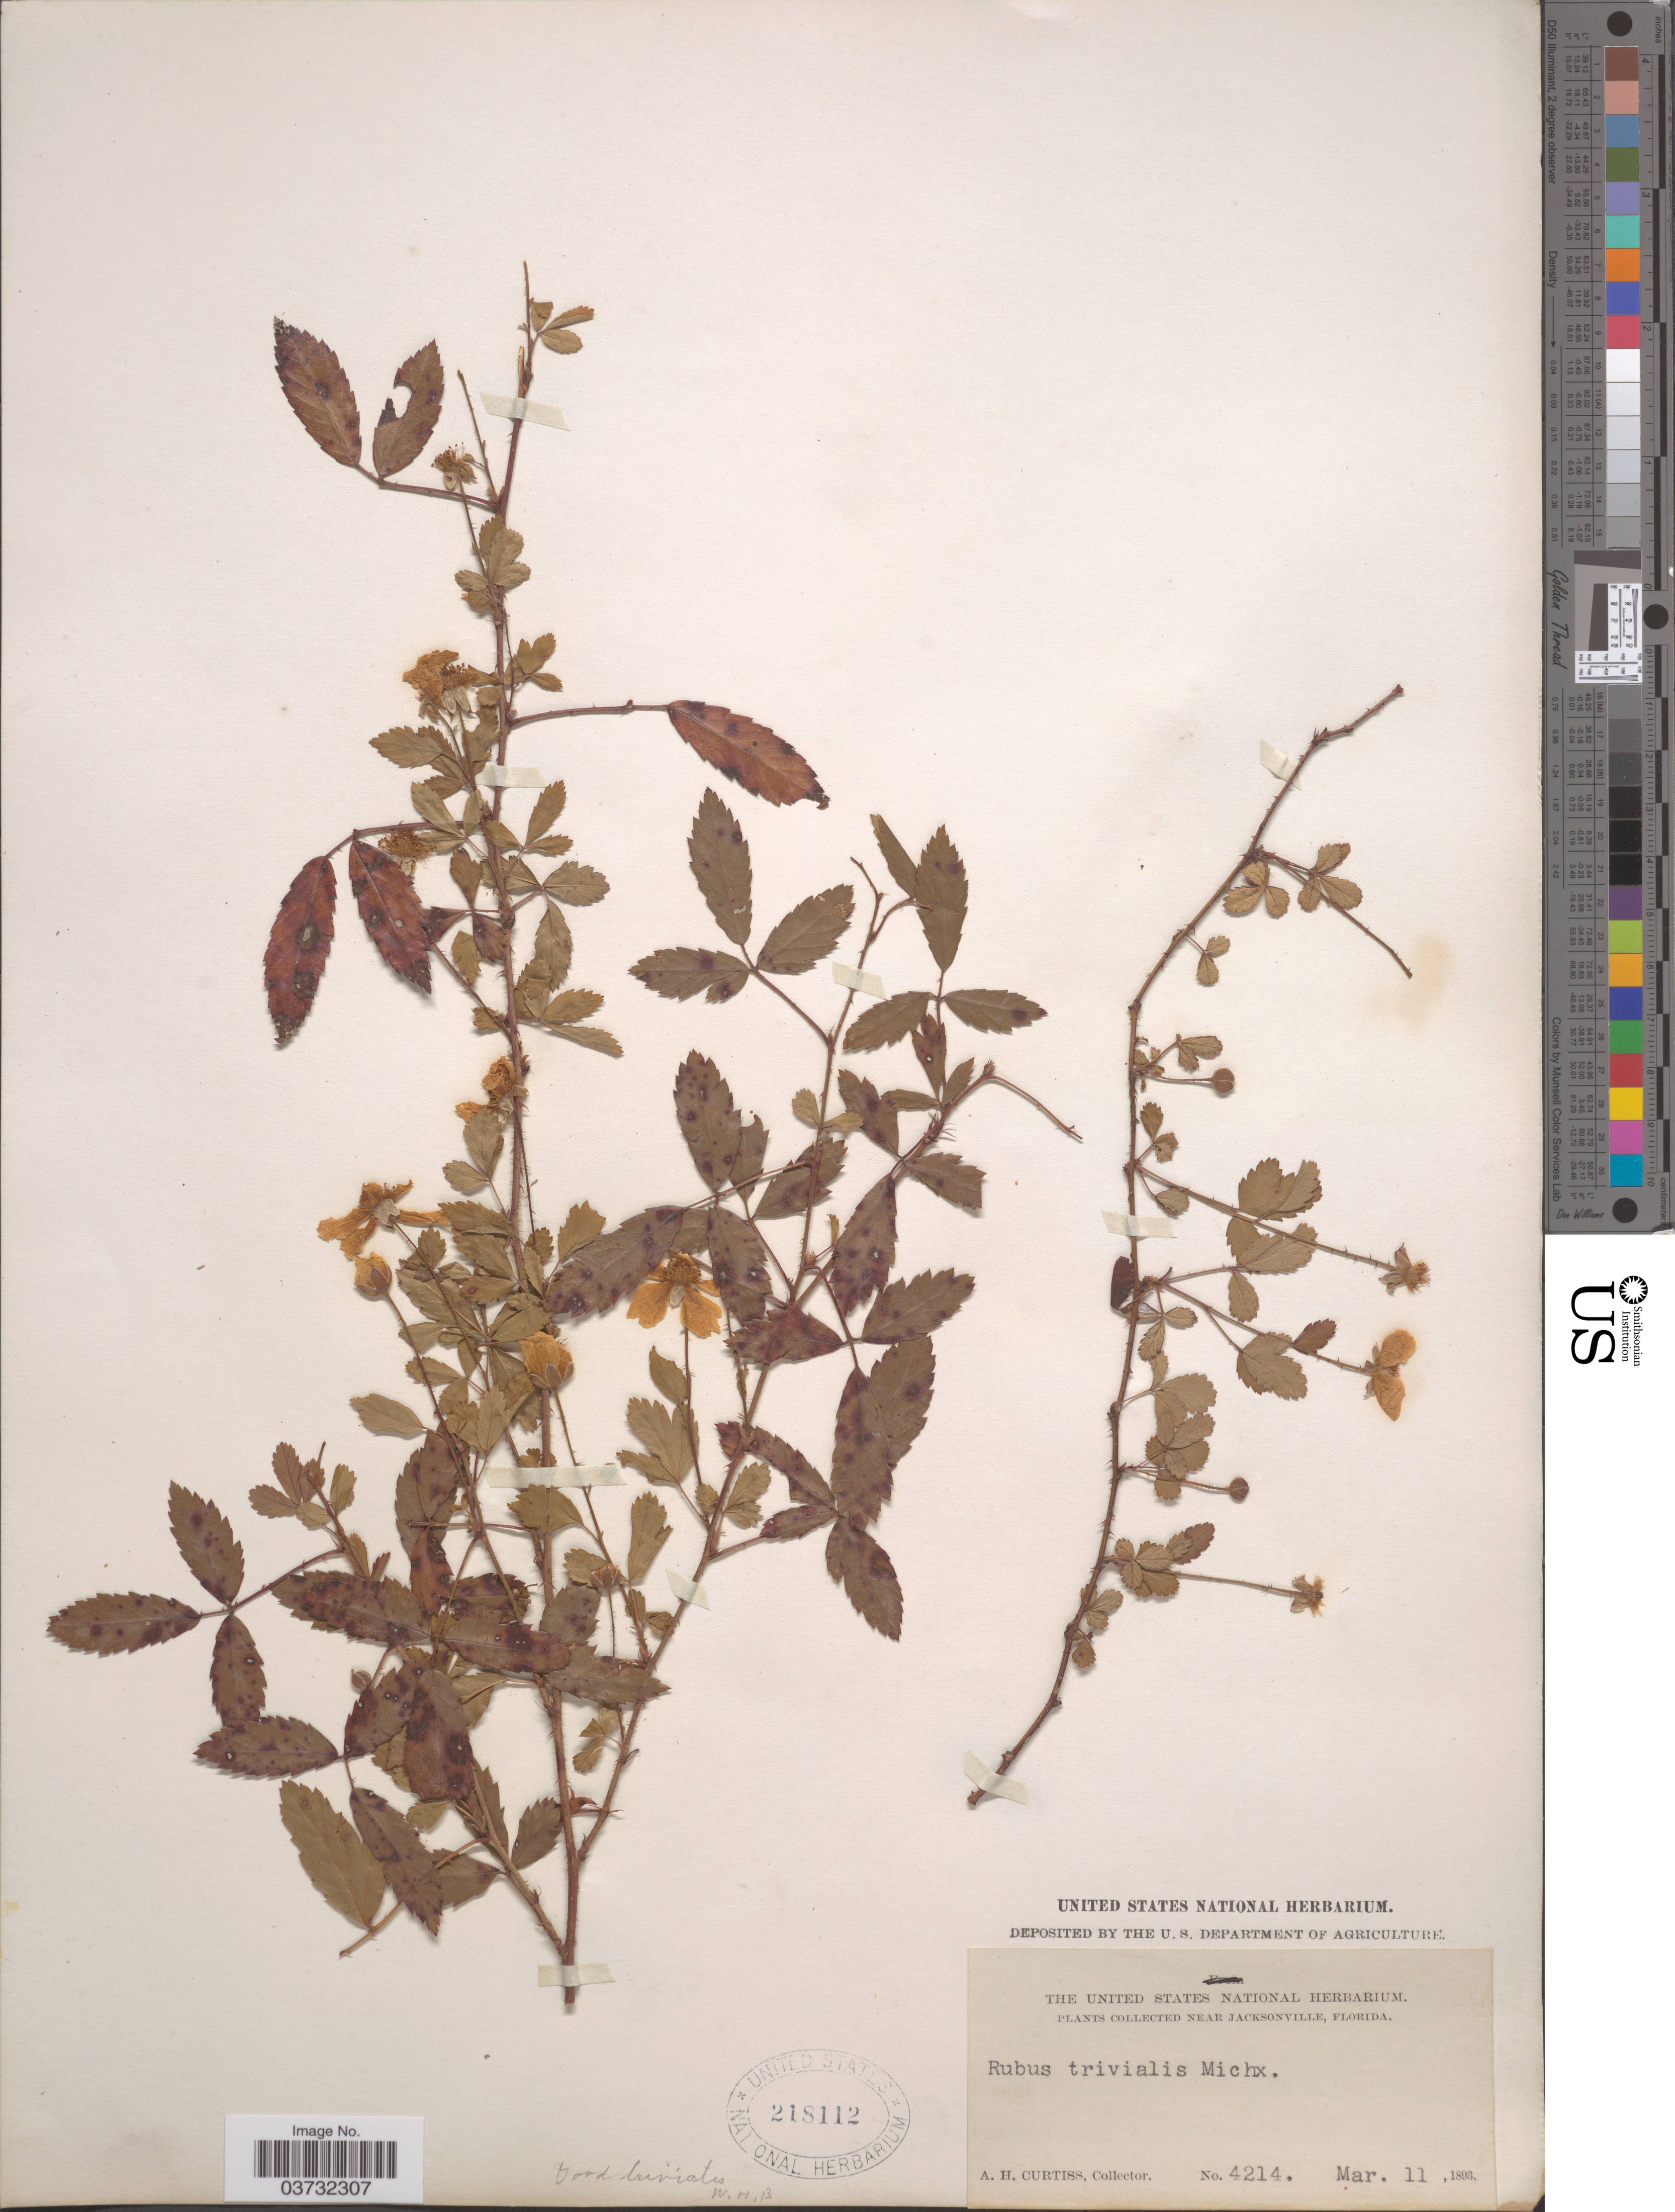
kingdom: Plantae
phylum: Tracheophyta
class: Magnoliopsida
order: Rosales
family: Rosaceae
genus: Rubus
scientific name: Rubus trivialis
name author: Michx.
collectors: A. H. Curtiss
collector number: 4214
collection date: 1893-03-11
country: United States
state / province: Florida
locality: Near Jacksonville.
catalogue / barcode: US 218112